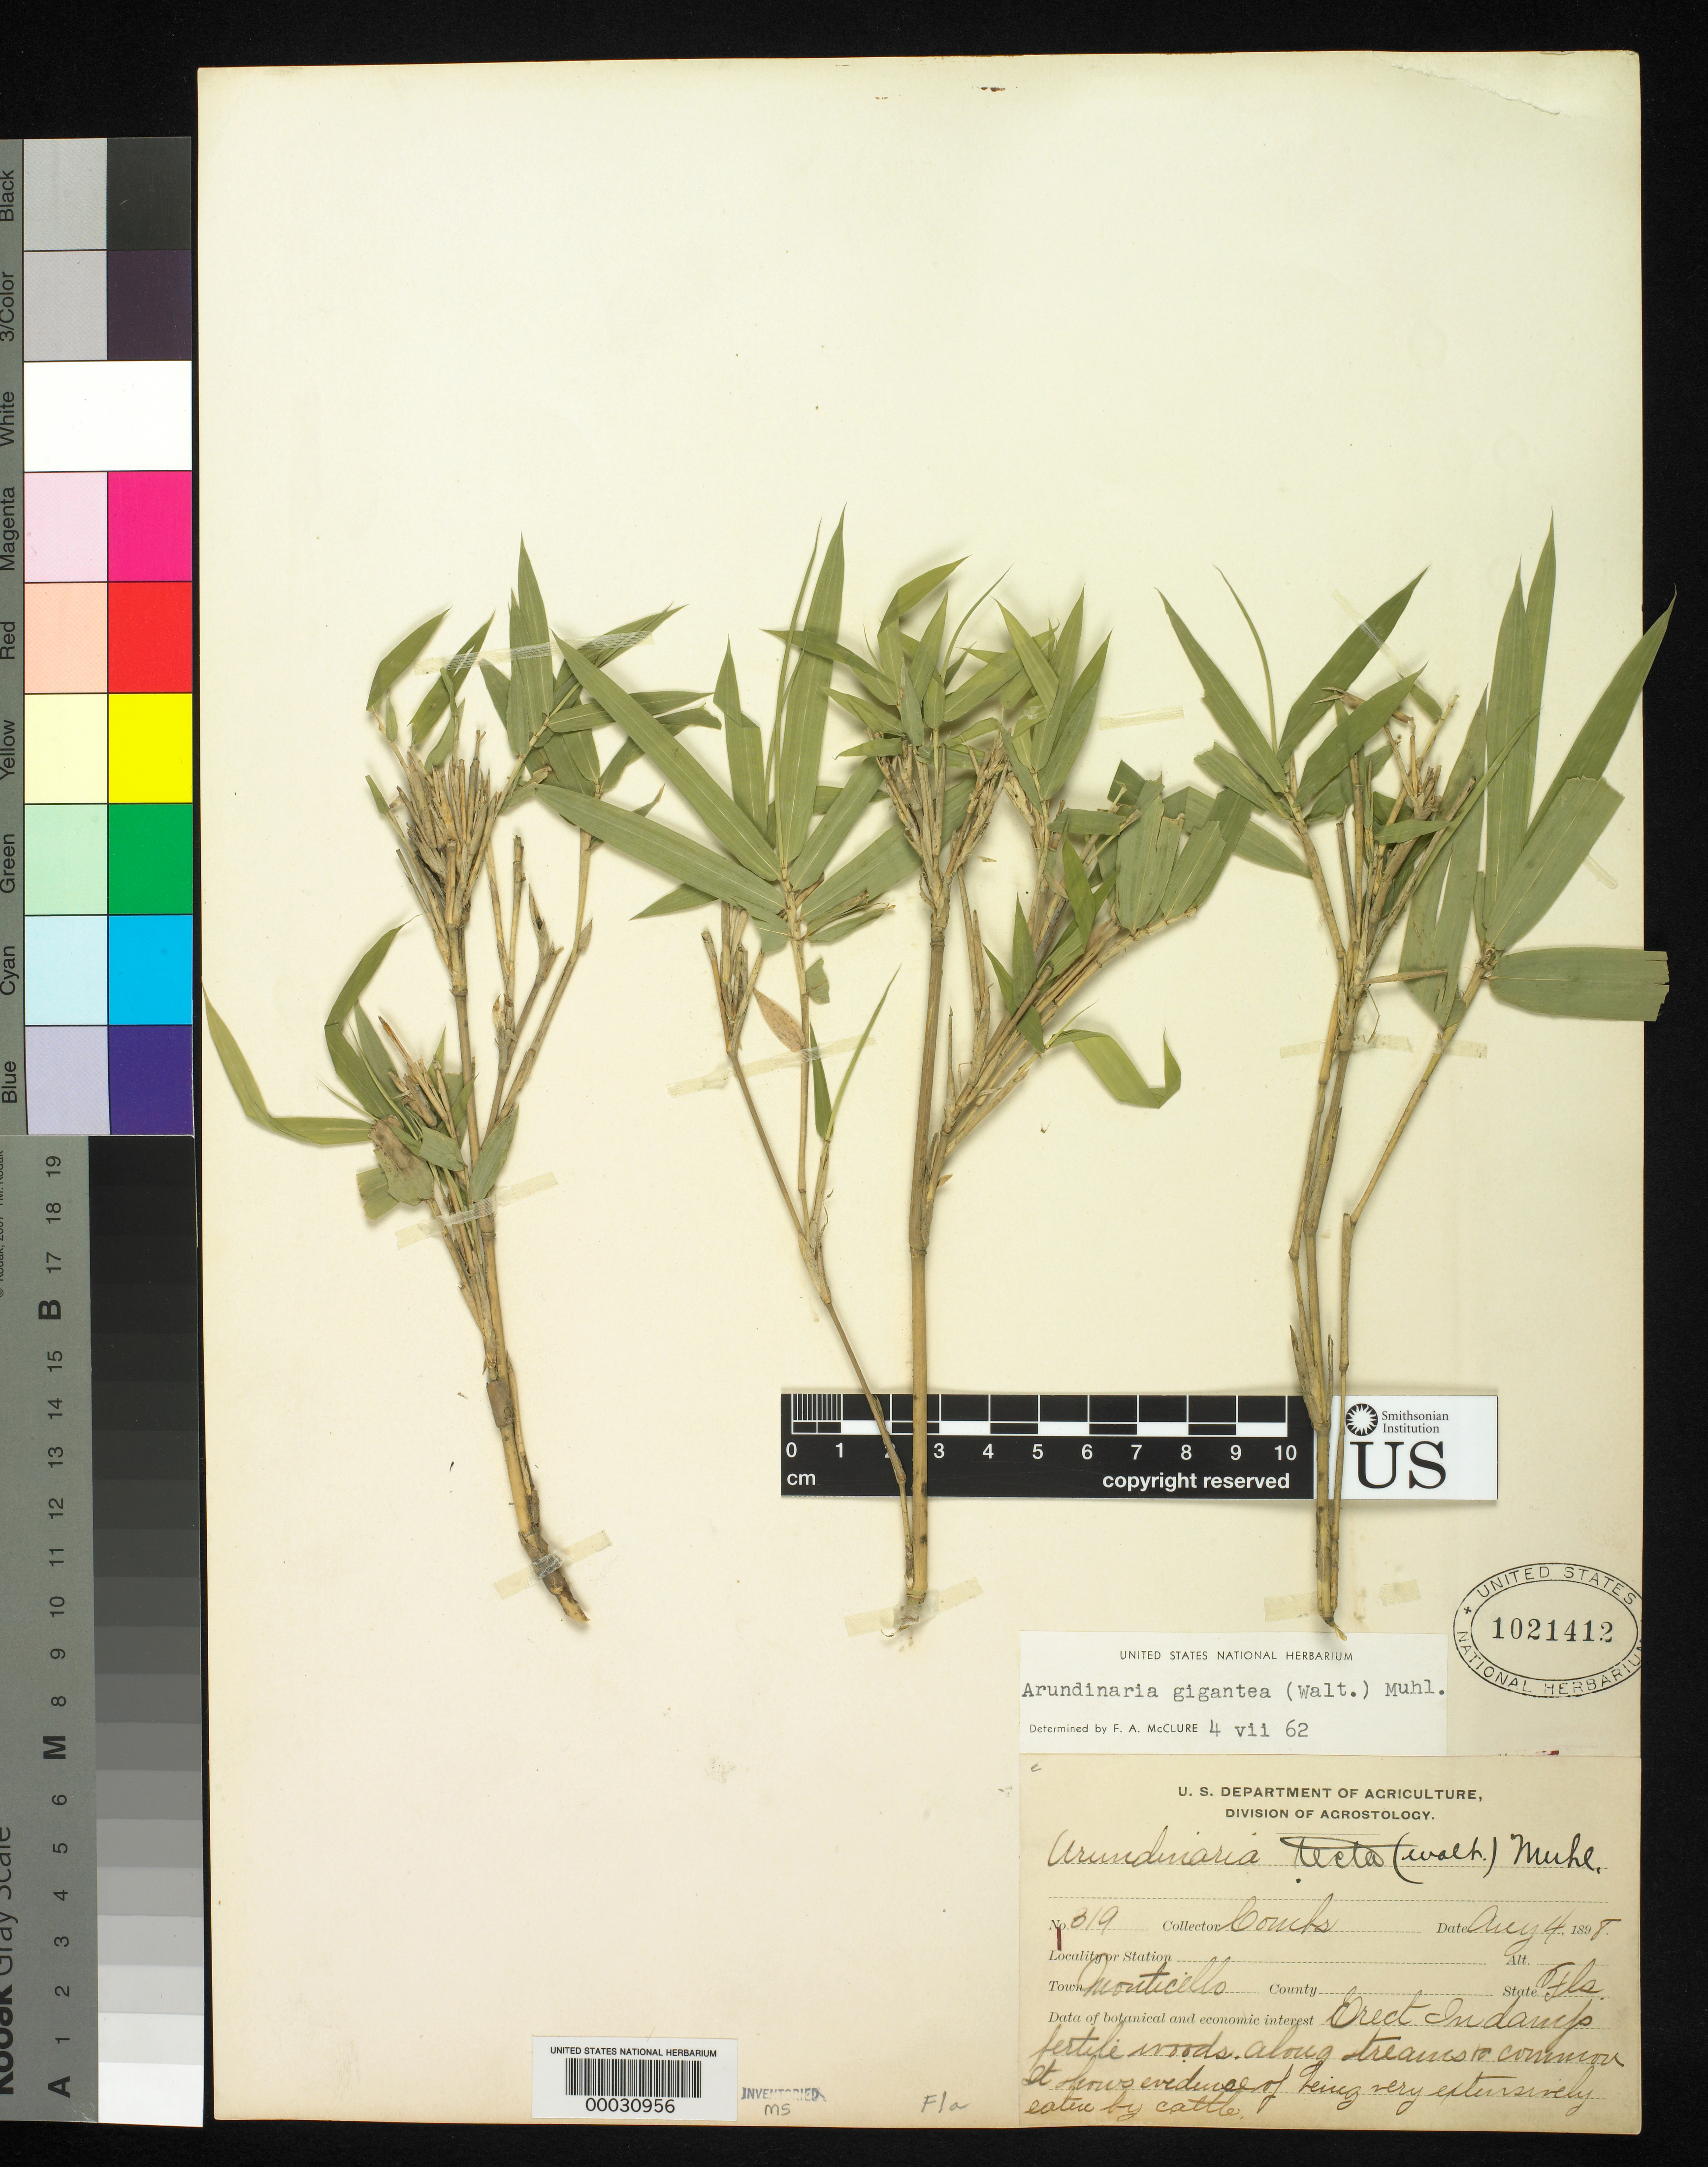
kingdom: Plantae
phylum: Tracheophyta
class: Liliopsida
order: Poales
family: Poaceae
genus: Arundinaria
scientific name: Arundinaria gigantea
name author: (Walter) Muhl.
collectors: -. Combs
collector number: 319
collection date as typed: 04 Aug 1898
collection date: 1898-08-04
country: United States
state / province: Florida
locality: Monticello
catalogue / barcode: US 1021412